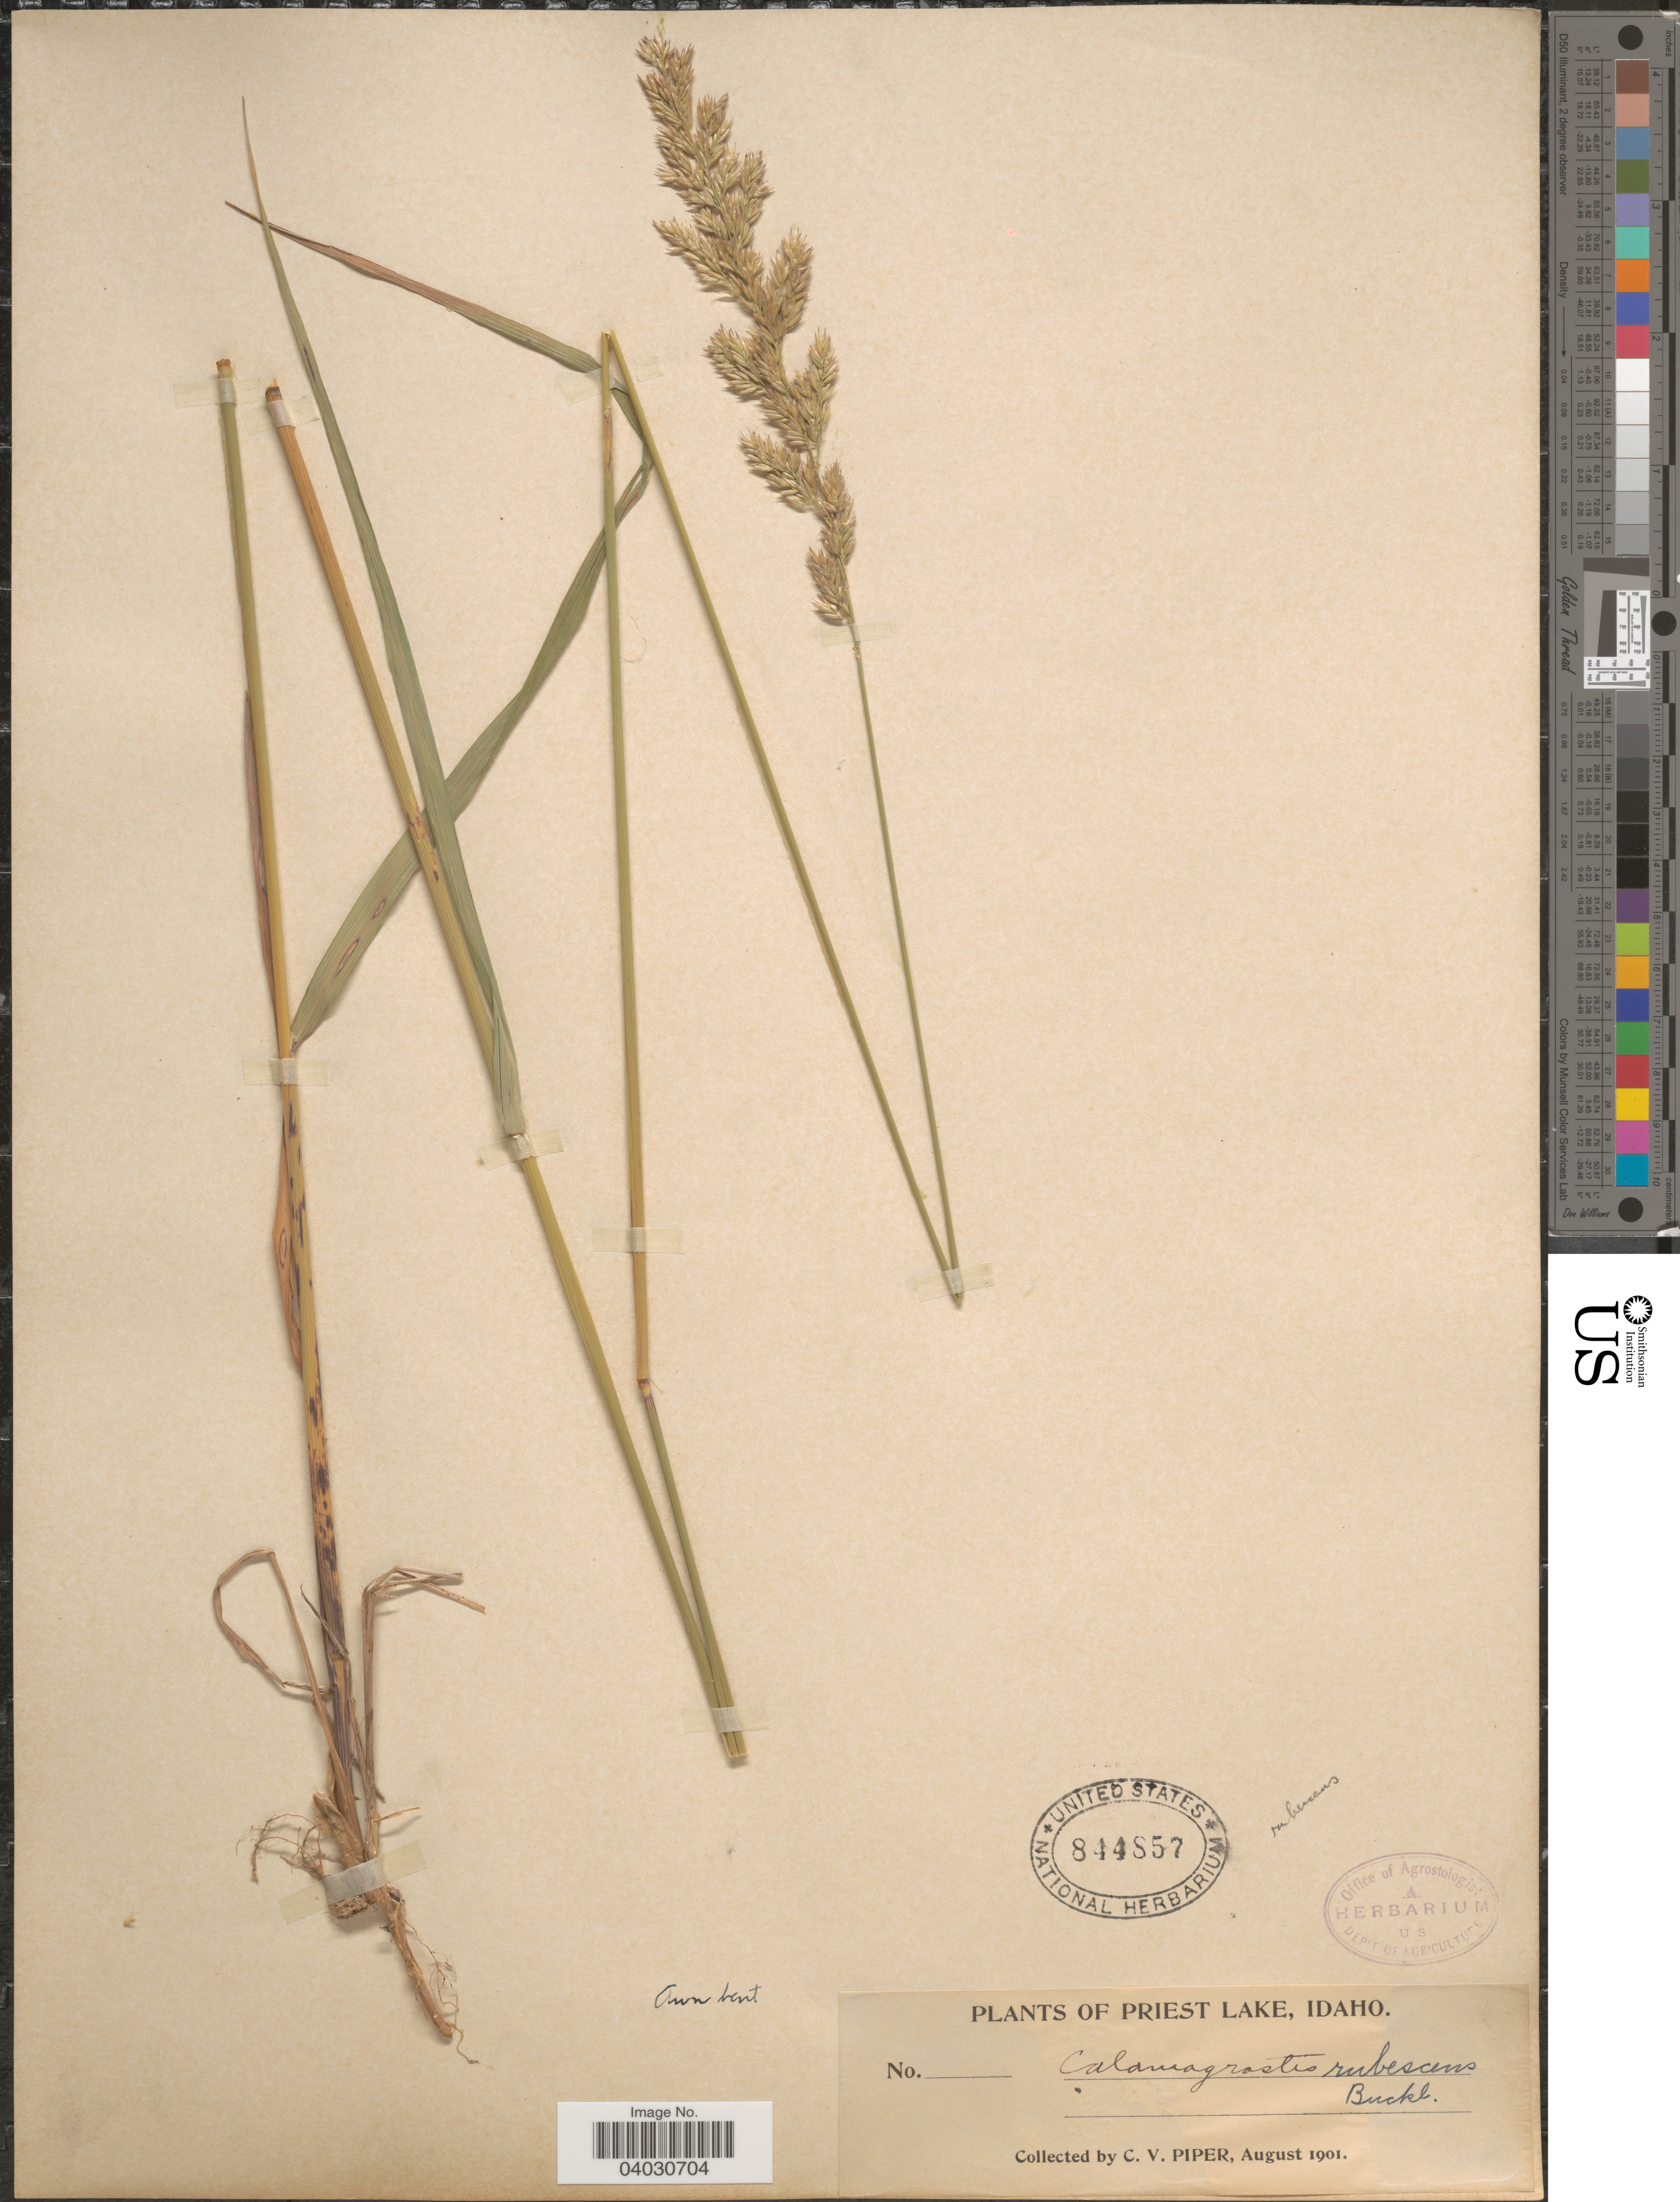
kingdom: Plantae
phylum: Tracheophyta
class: Liliopsida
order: Poales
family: Poaceae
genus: Calamagrostis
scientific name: Calamagrostis rubescens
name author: Buckley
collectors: C. V. Piper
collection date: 1901-08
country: United States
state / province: Idaho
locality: Priest Lake.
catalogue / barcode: US 844857